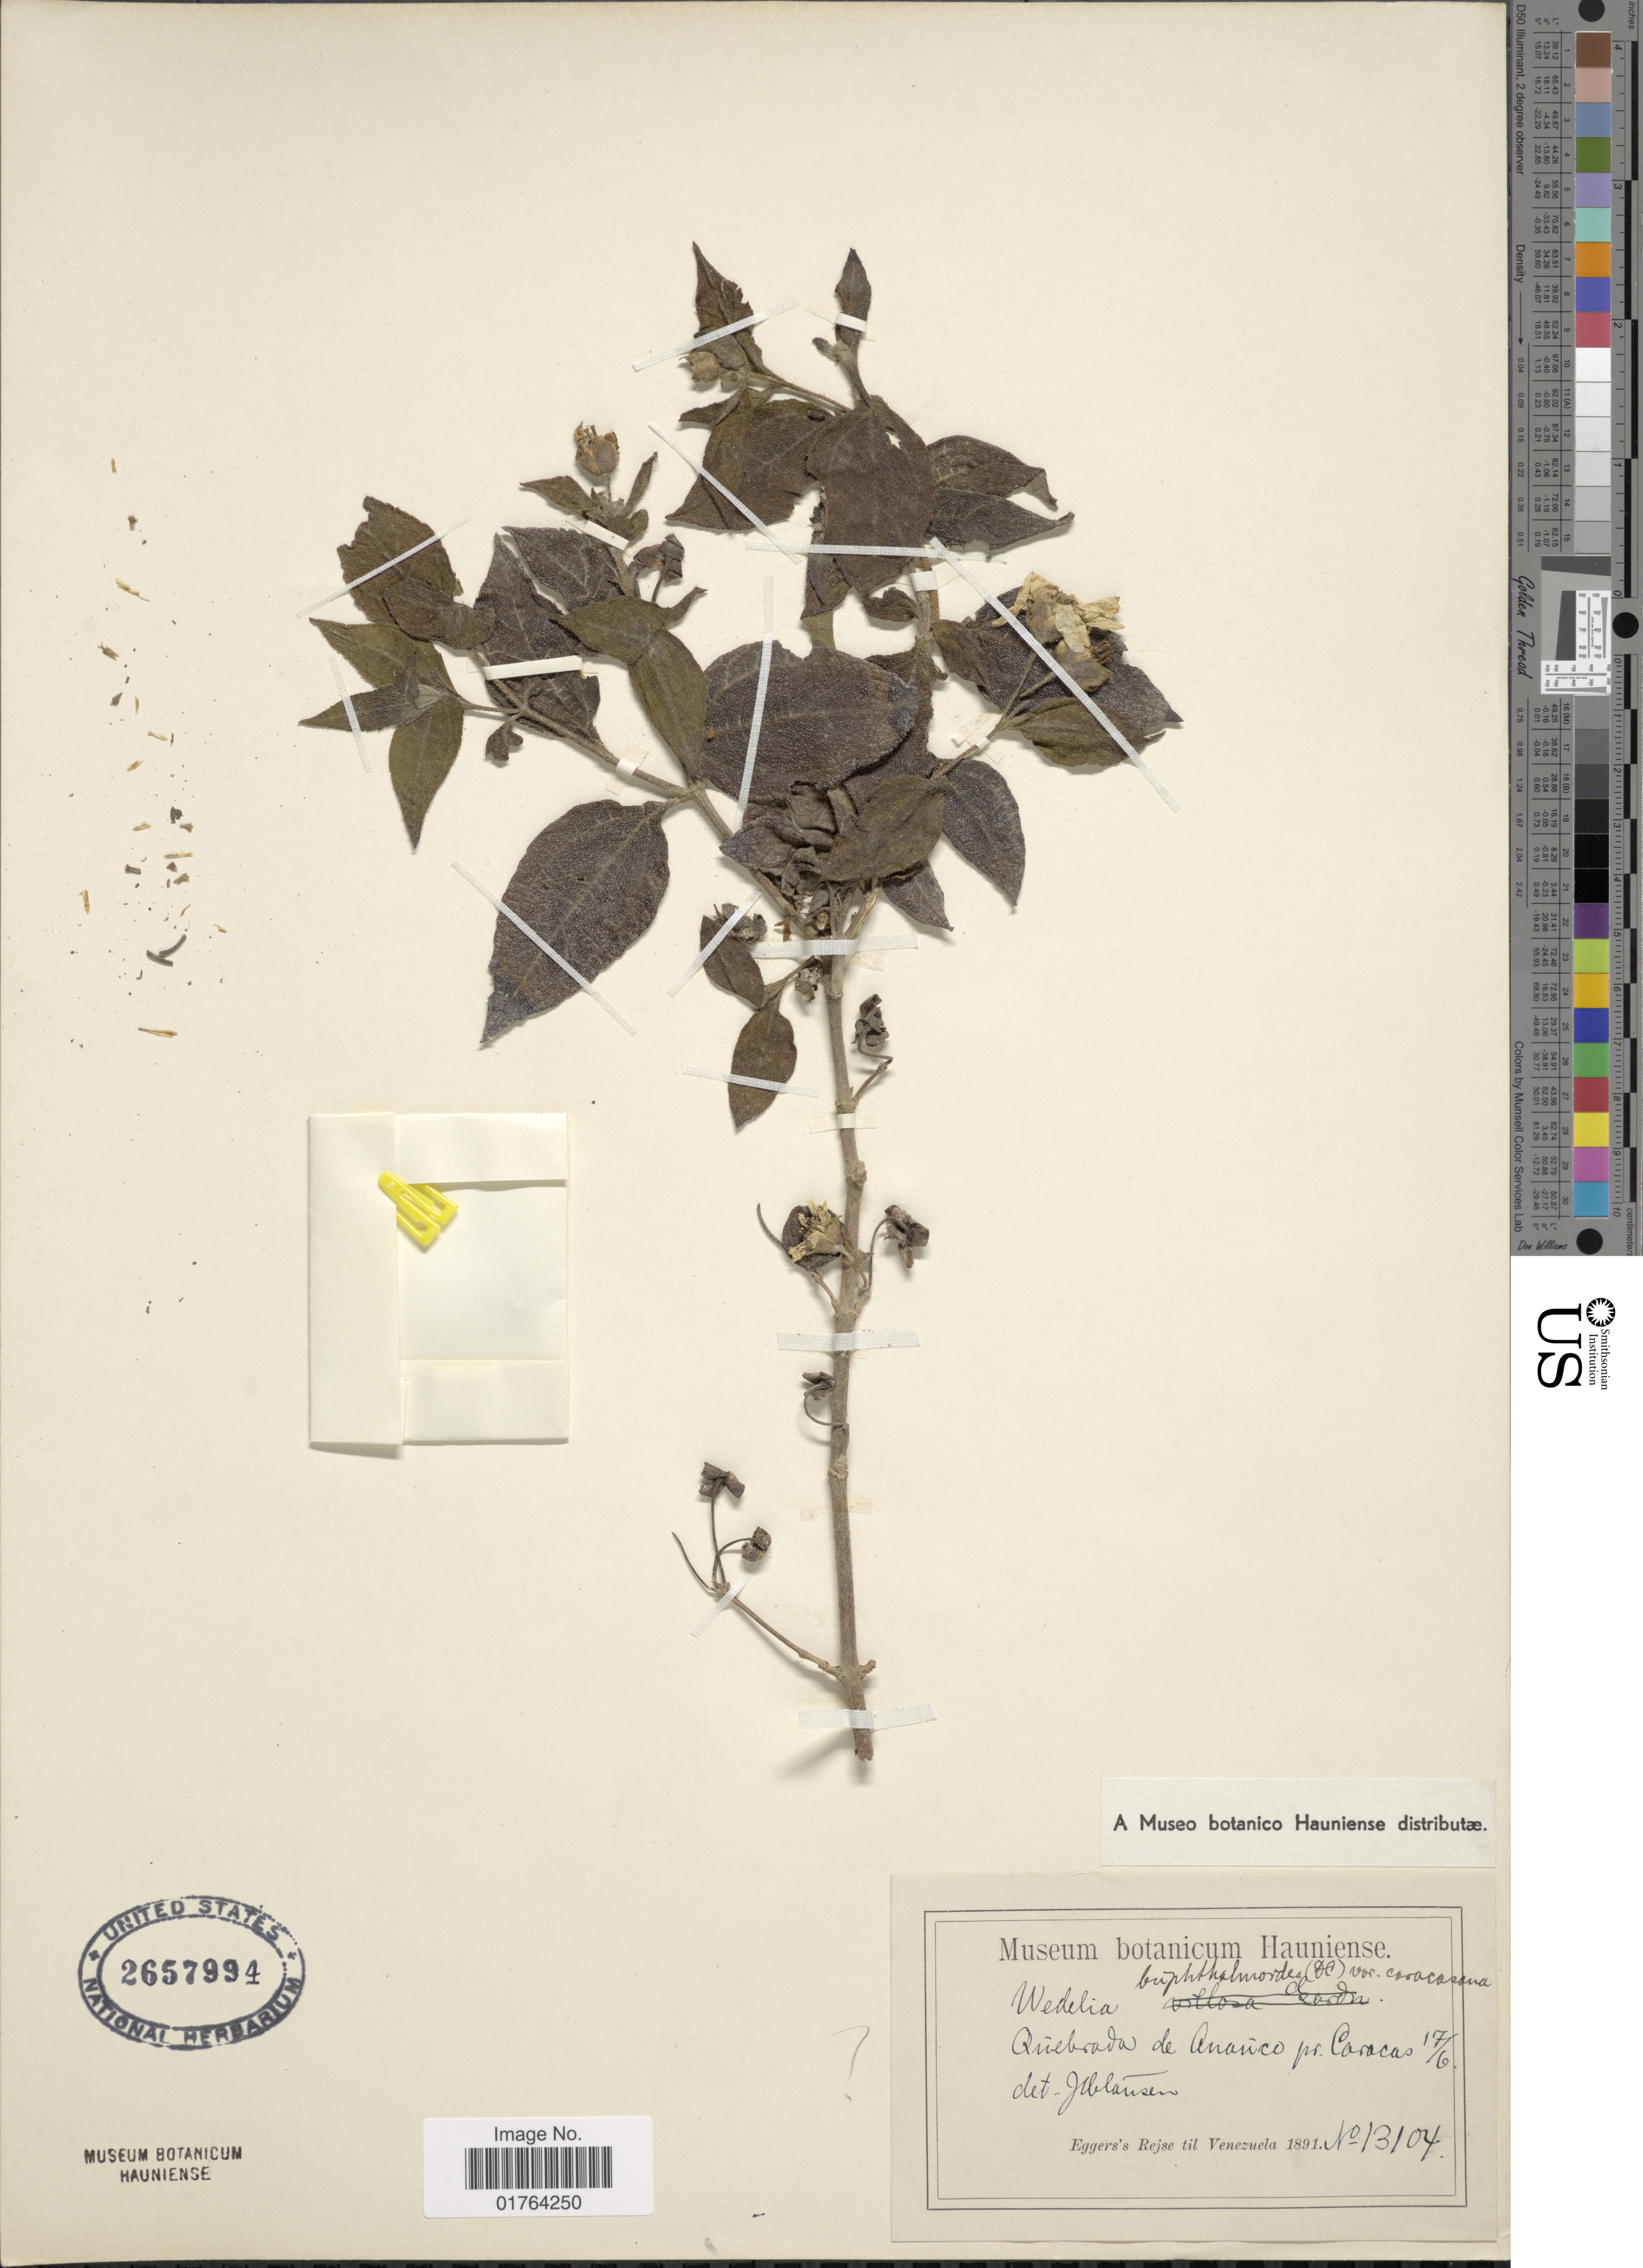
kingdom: Plantae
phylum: Tracheophyta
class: Magnoliopsida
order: Asterales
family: Asteraceae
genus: Wedelia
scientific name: Wedelia buphthalmoides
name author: Griseb.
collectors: -. Eggers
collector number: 13104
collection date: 1891-06-17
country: Venezuela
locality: Quebrada de Ananco pr. Caracas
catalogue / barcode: US 2657994